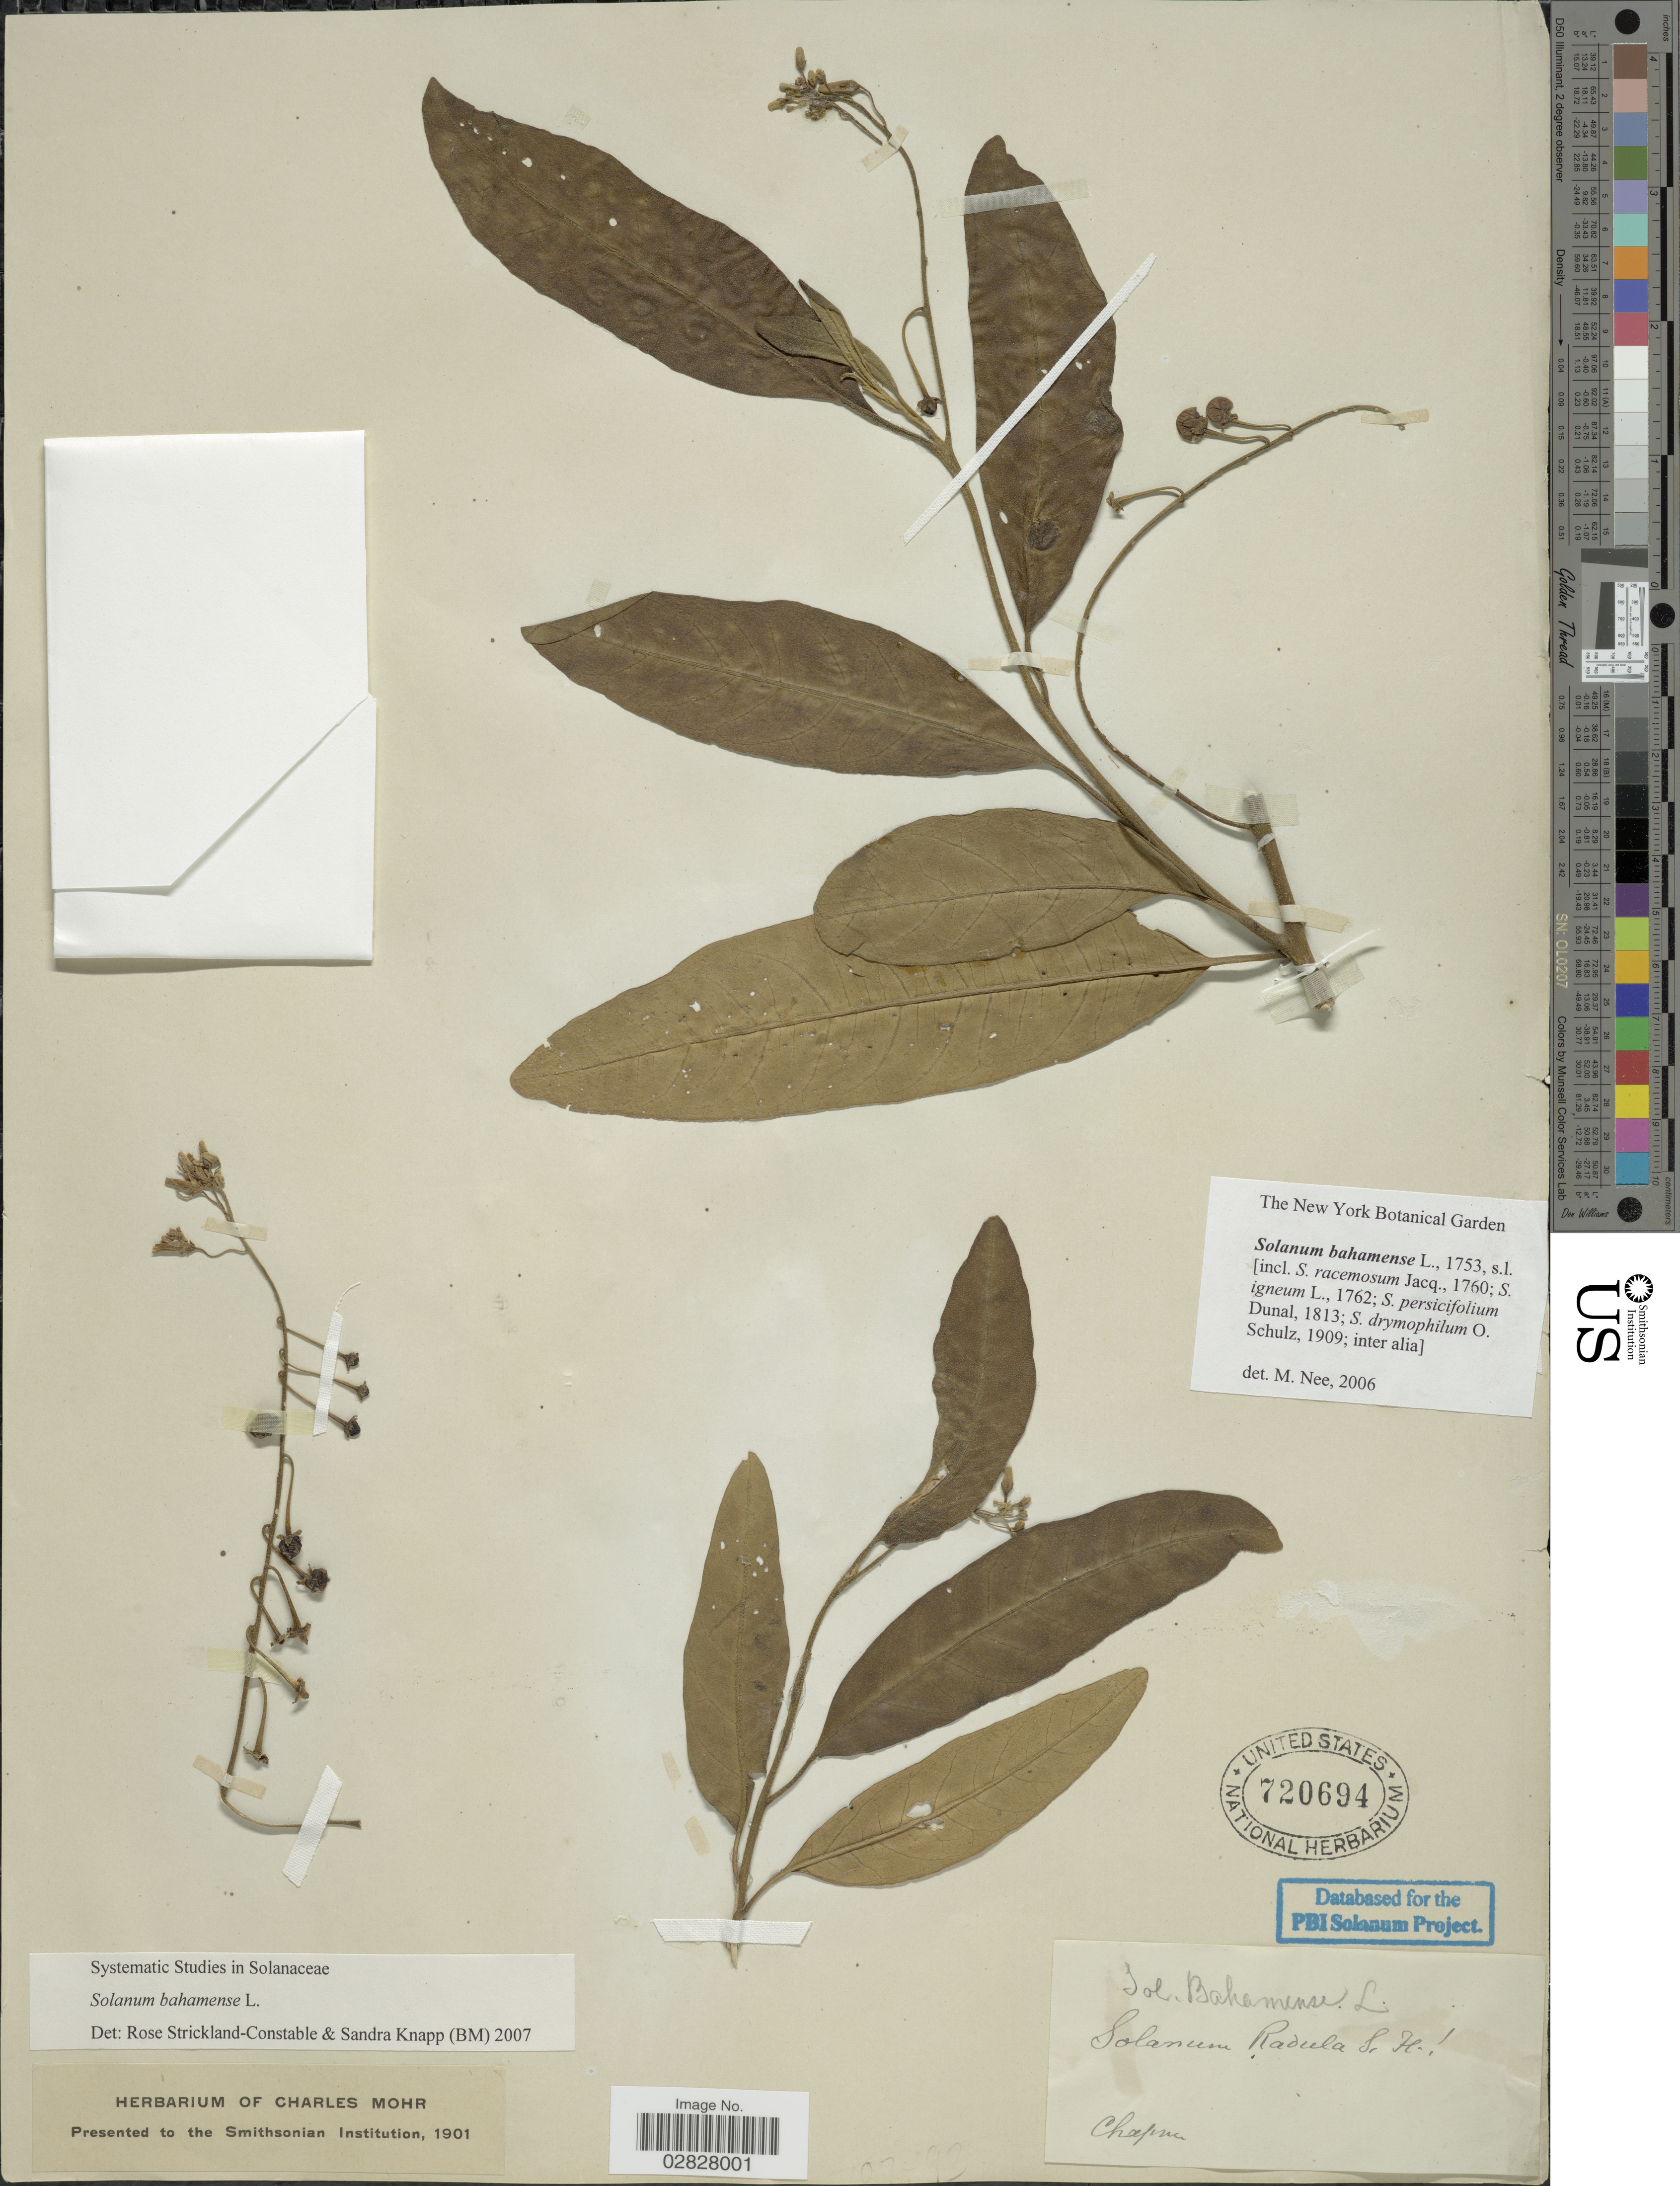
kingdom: Plantae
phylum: Tracheophyta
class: Magnoliopsida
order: Solanales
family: Solanaceae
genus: Solanum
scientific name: Solanum bahamense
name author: L.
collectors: A. Chapman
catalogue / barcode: US 720694